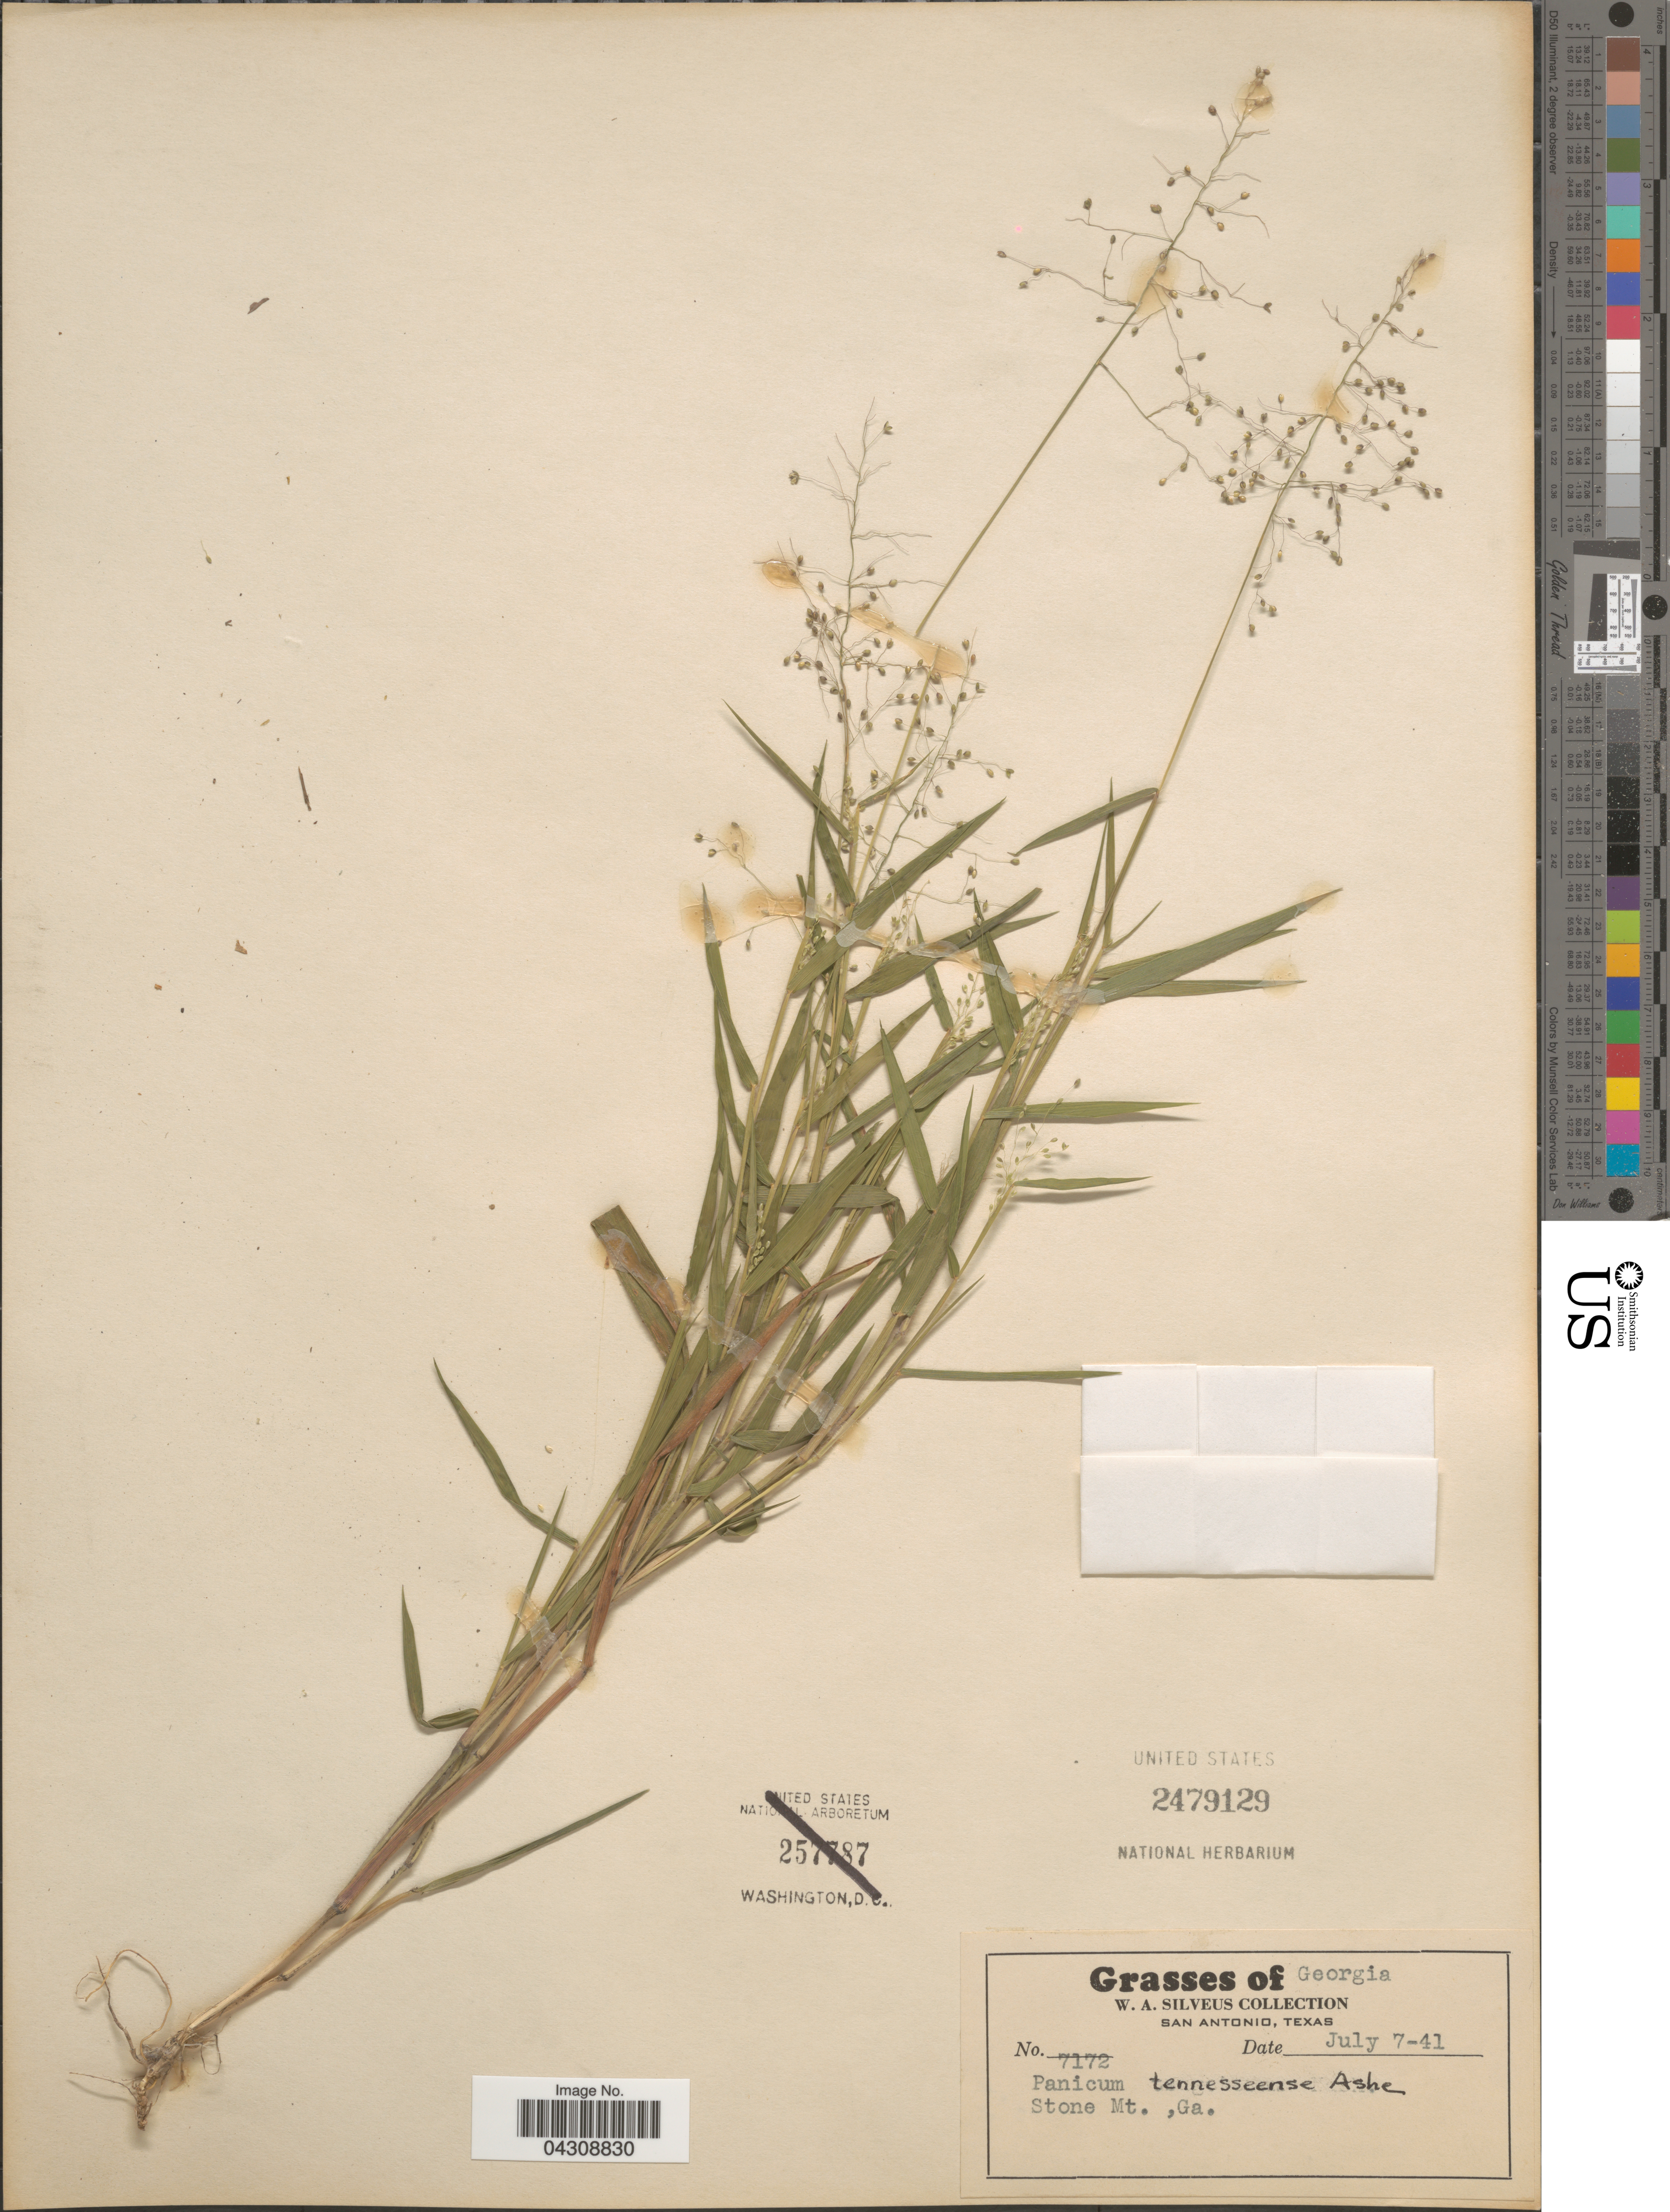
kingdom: Plantae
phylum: Tracheophyta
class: Liliopsida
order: Poales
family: Poaceae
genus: Dichanthelium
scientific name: Dichanthelium acuminatum var. acuminatum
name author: (Sw.) Gould & C.A. Clark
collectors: W. Silveus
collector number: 7172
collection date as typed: Transcribed d/m/y: 7/7/41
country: United States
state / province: Georgia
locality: Stone Mt.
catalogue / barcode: US 2479129